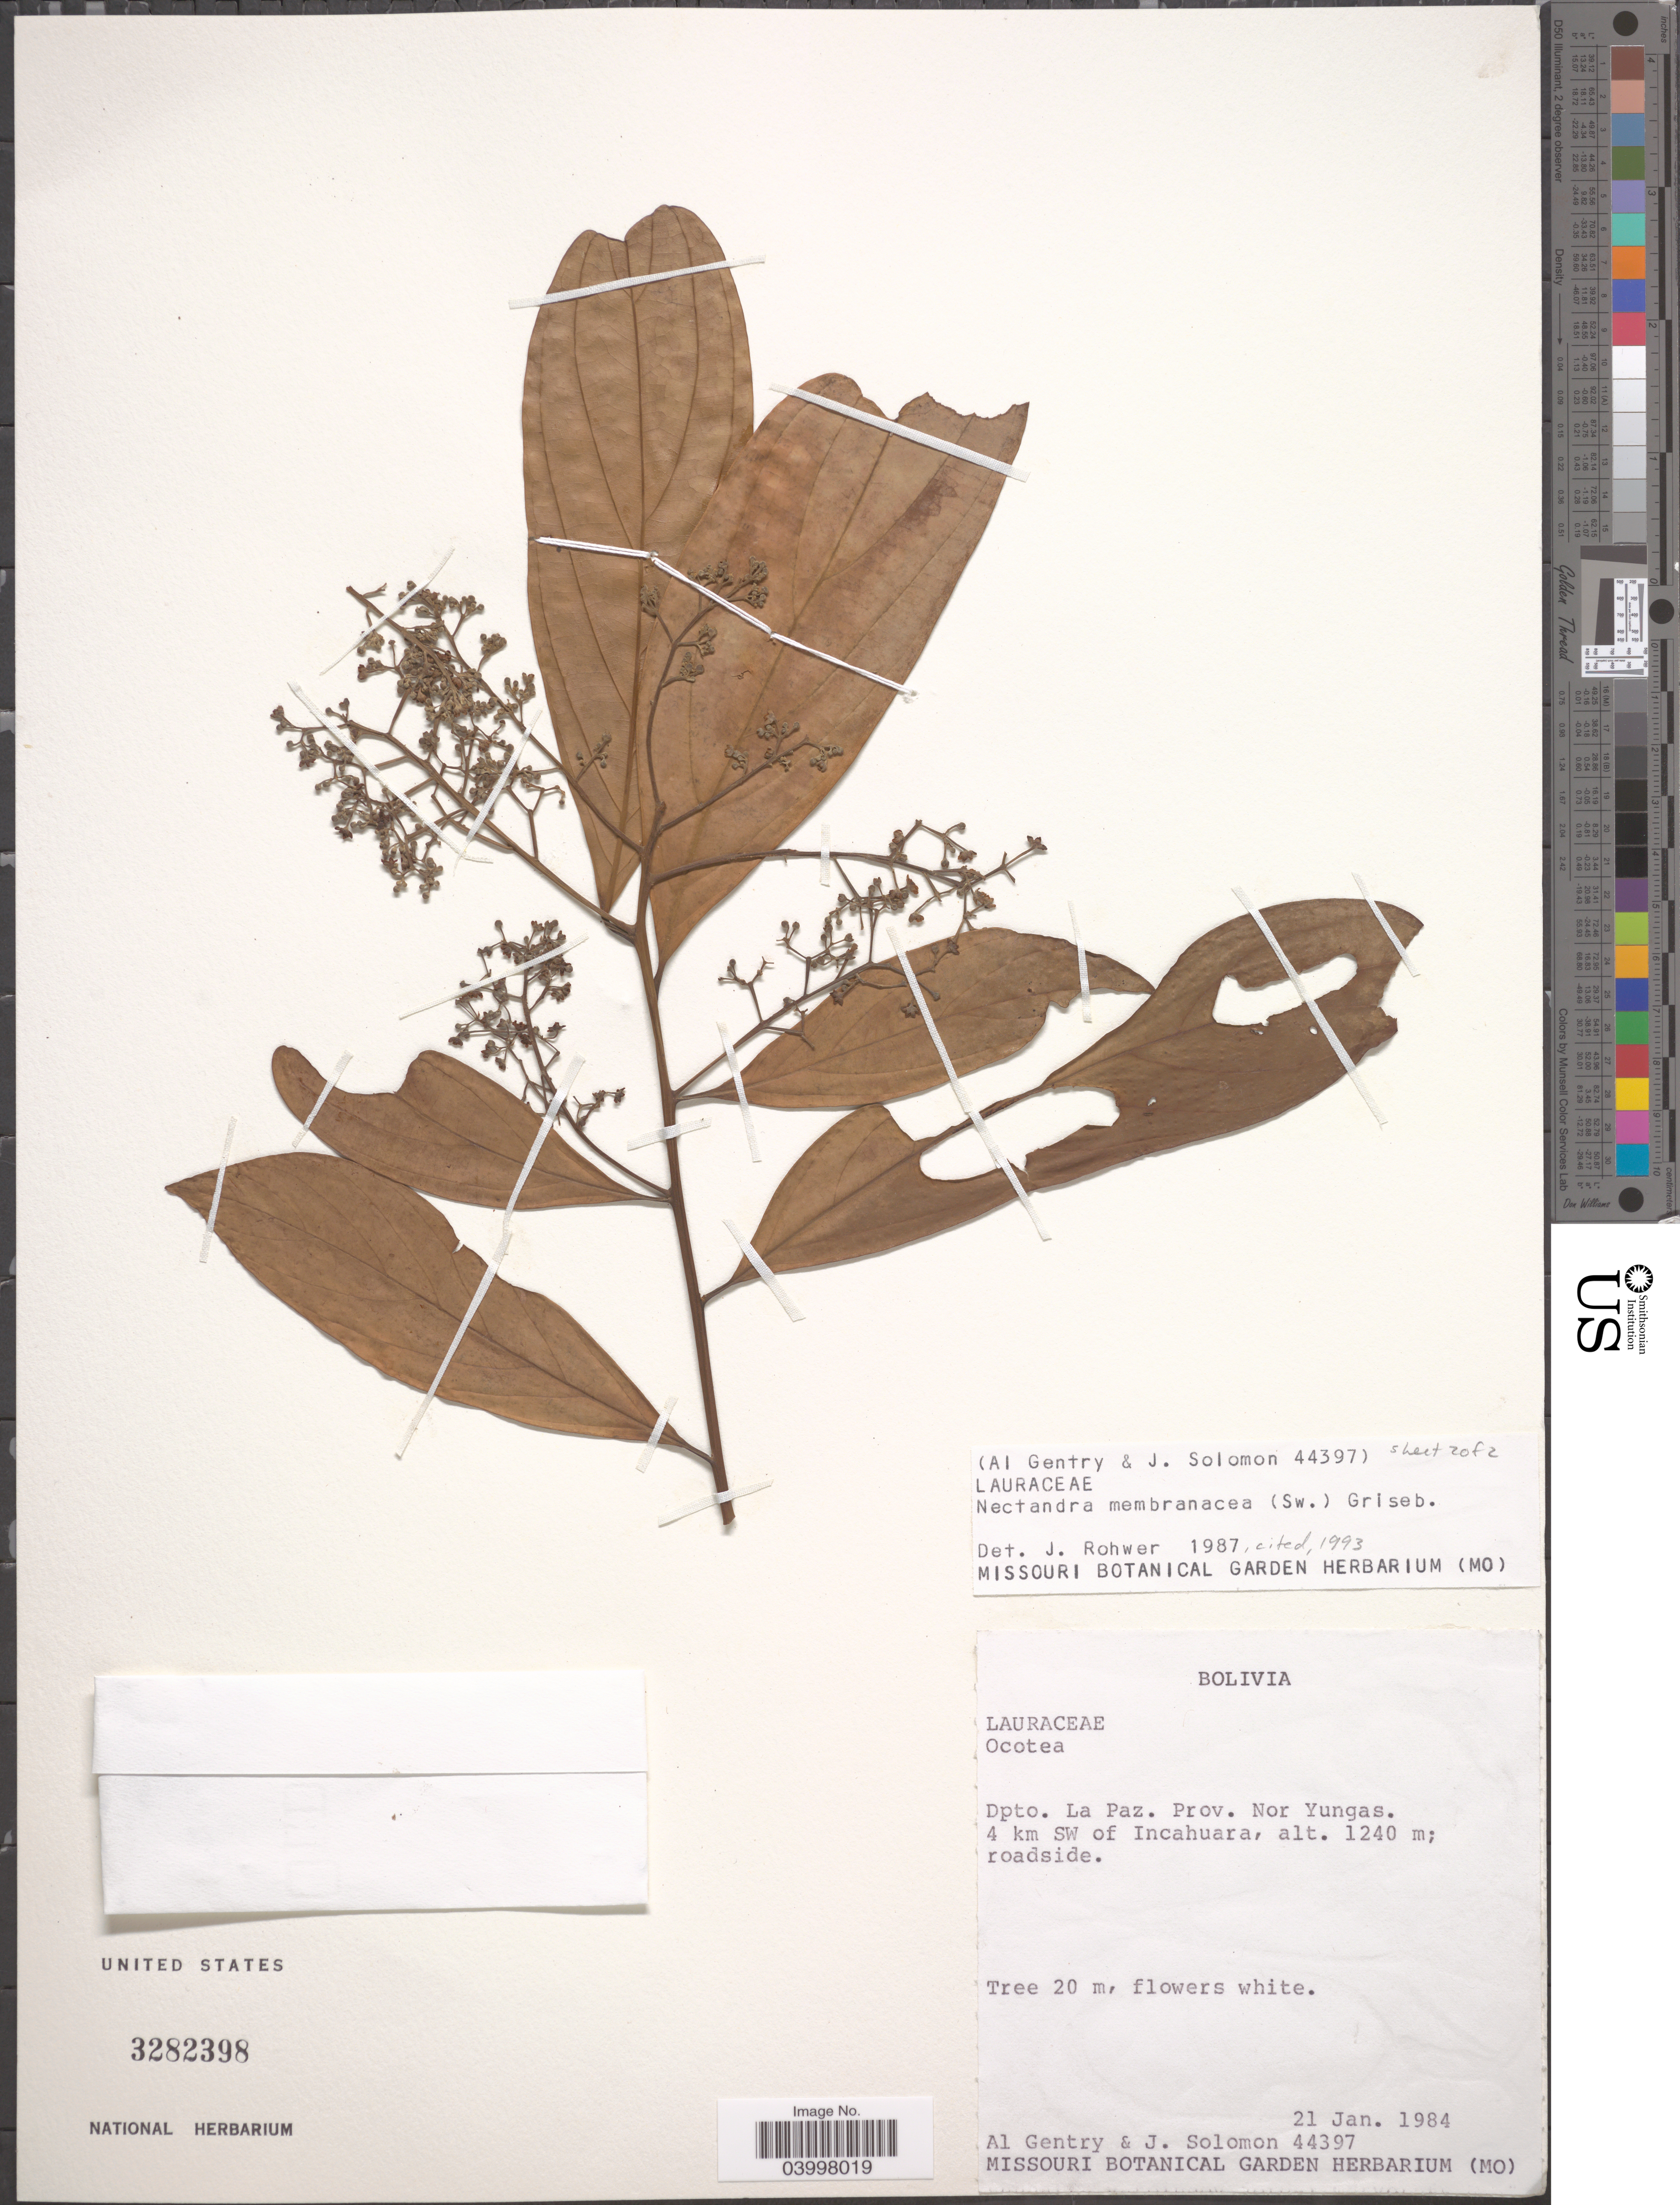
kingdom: Plantae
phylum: Tracheophyta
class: Magnoliopsida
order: Laurales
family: Lauraceae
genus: Nectandra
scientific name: Nectandra membranacea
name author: (Sw.) Griseb.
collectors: A. H. Gentry & J. Solomon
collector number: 44397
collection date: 1984-01-21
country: Bolivia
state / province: La Paz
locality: Dpto. La Paz. Prov. Nor Yungas. 4 km SW of Incahuara.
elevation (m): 1240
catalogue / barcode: US 3282398